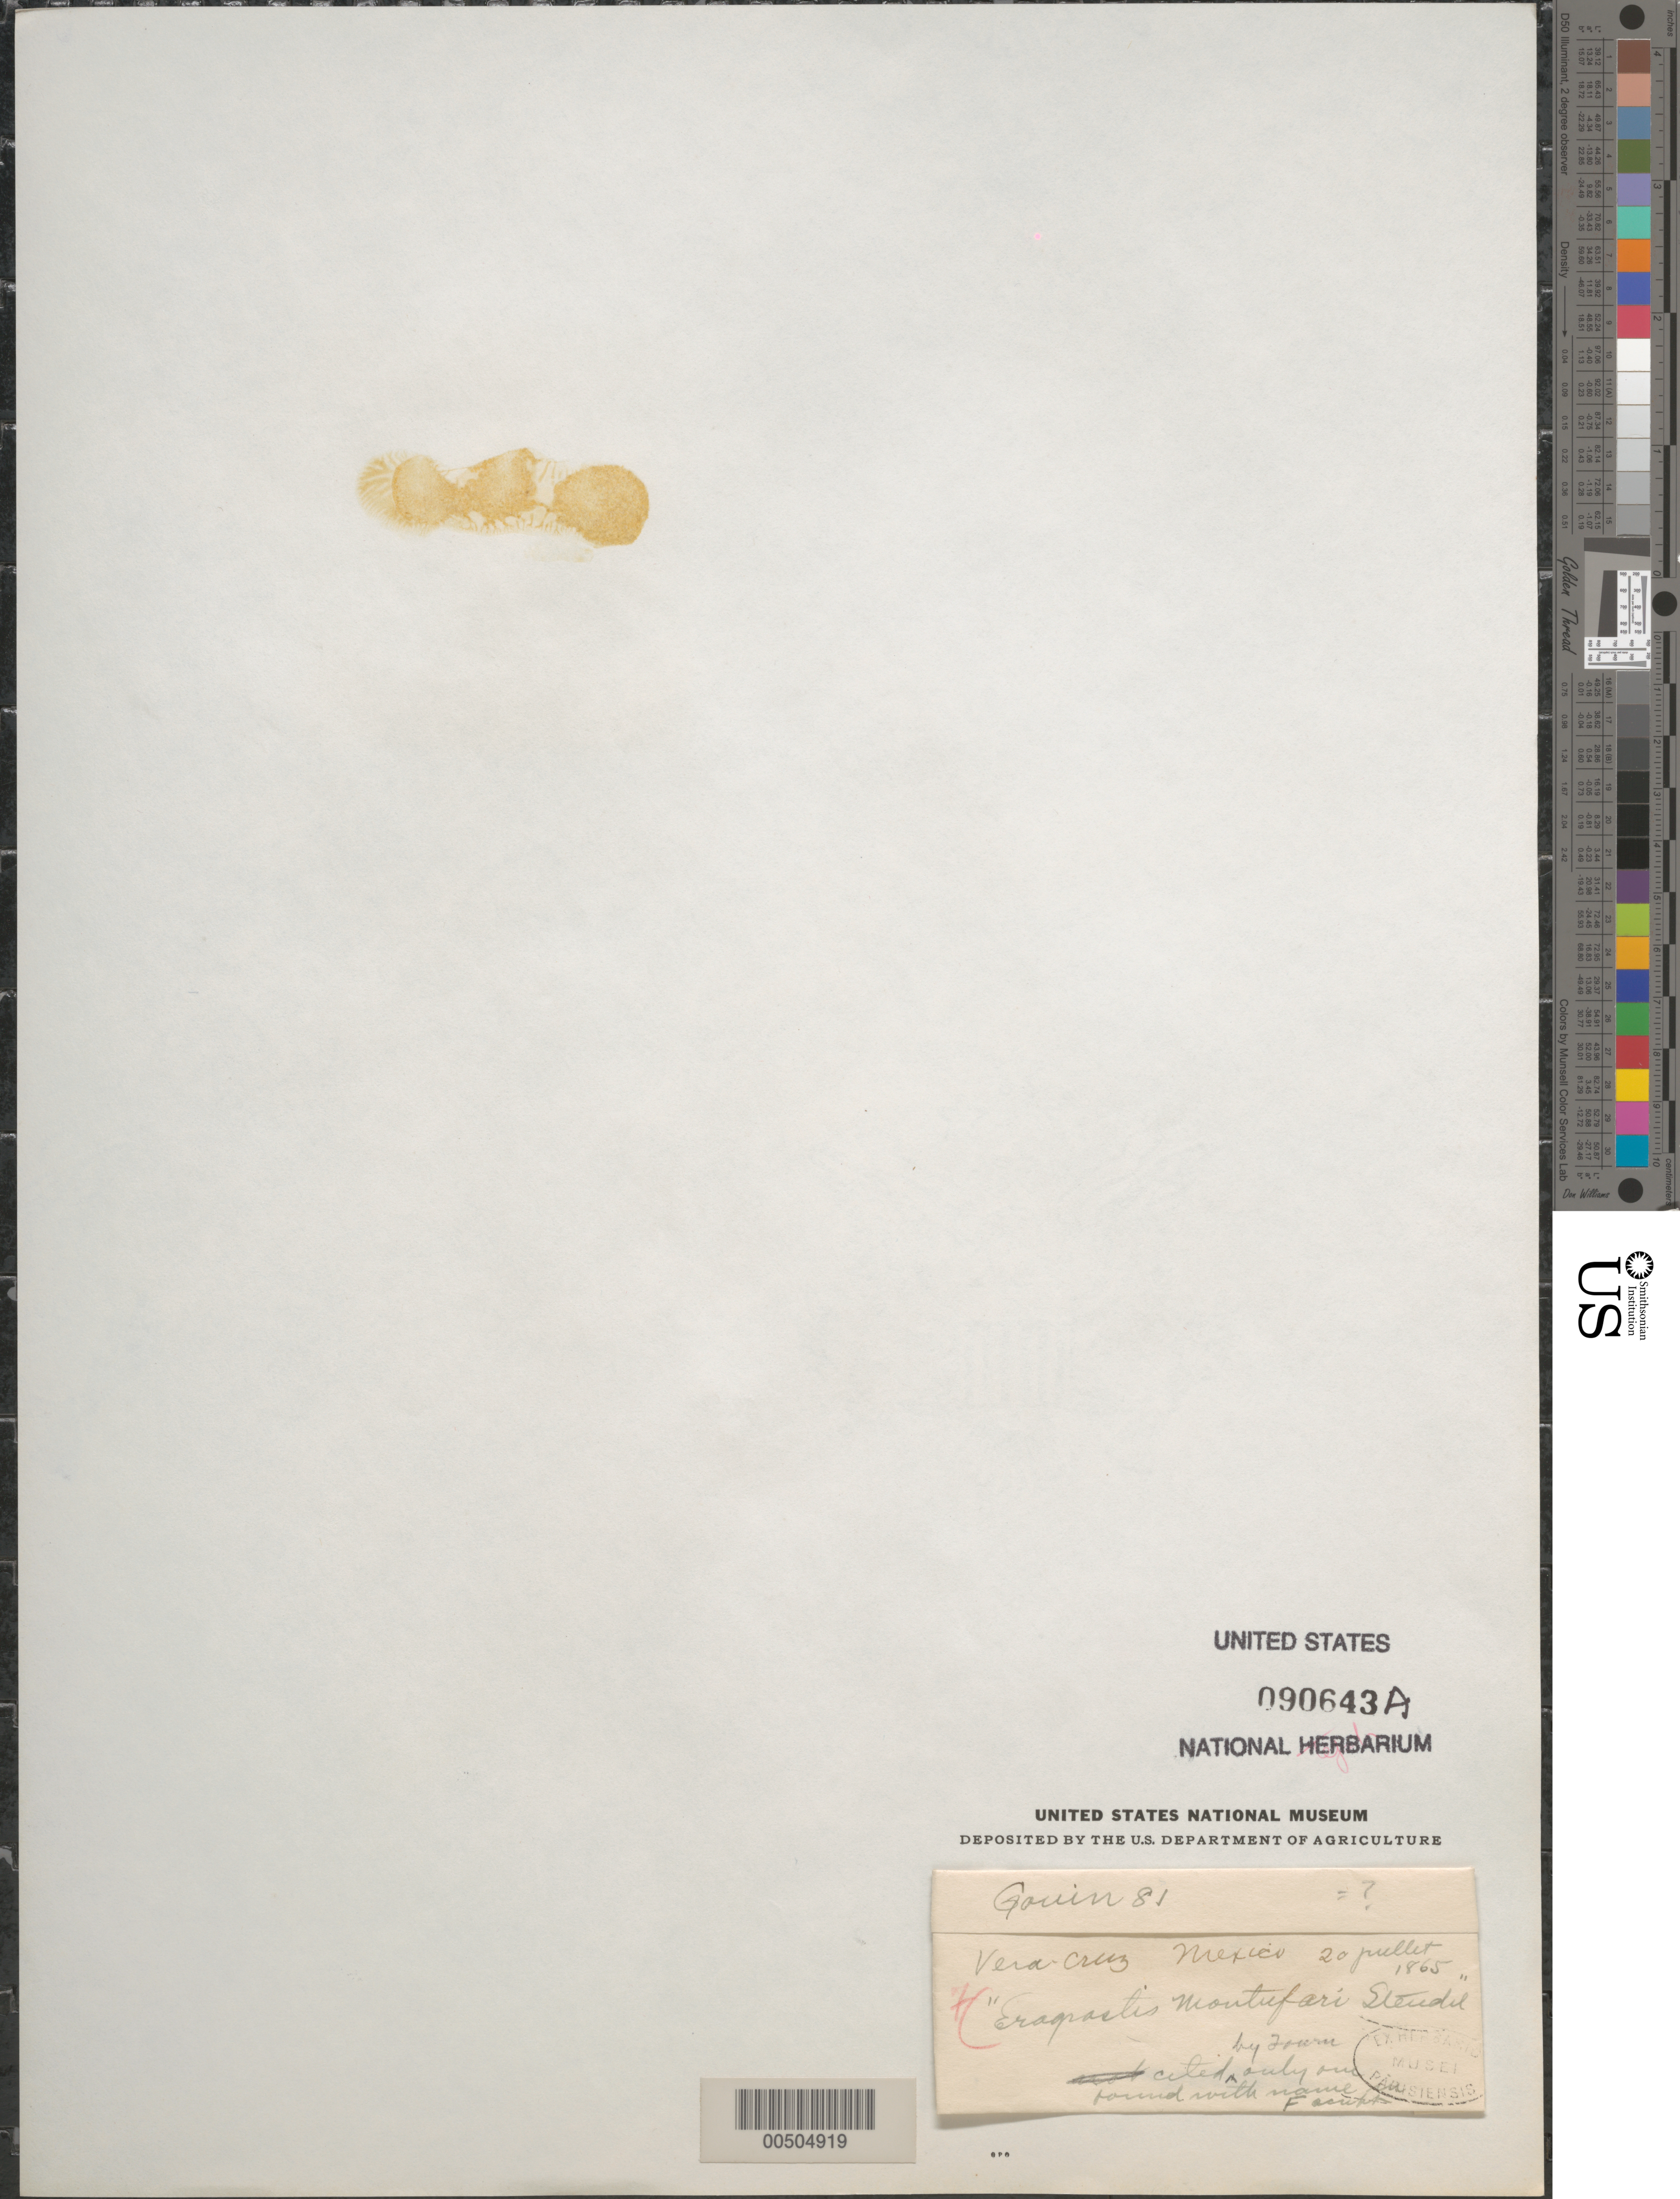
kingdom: Plantae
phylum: Tracheophyta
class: Liliopsida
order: Poales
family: Poaceae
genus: Eragrostis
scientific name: Eragrostis tephrosanthos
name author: Roem. & Schult.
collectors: F. M. G. Gouin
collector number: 81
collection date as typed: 20 Jul 1865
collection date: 1865-07-20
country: Mexico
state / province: Veracruz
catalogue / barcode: US 90643A